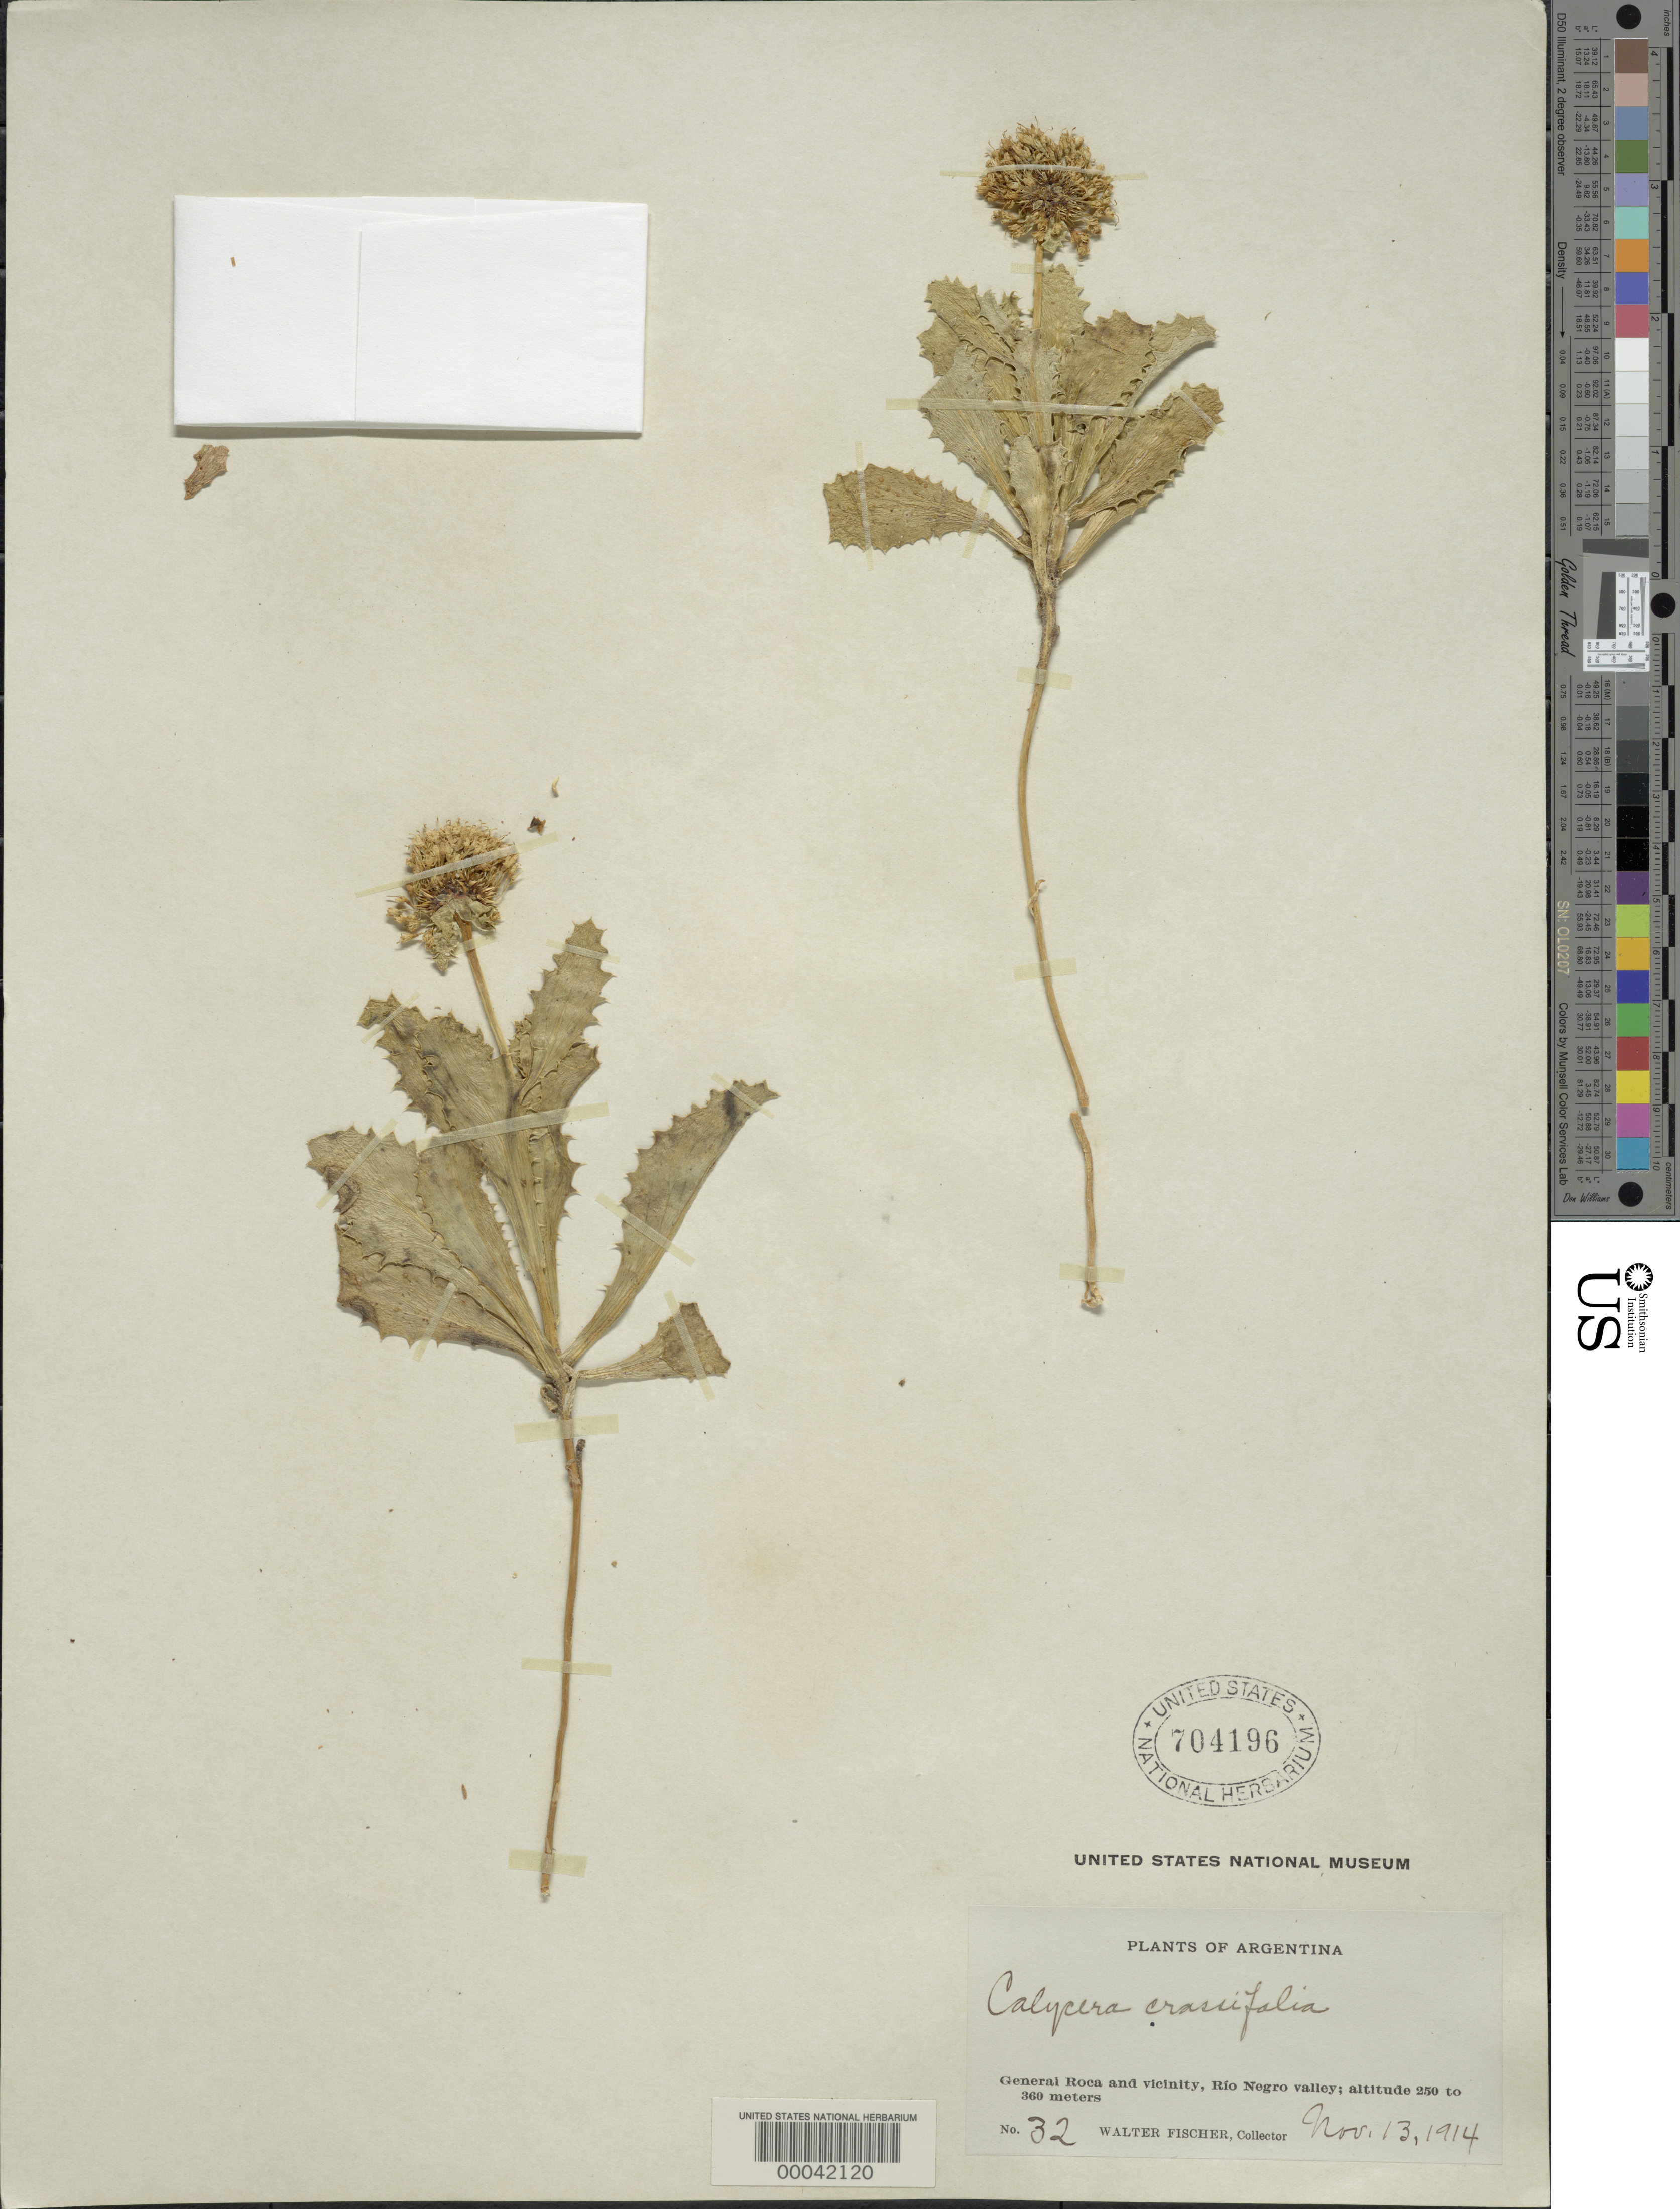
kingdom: Plantae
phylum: Tracheophyta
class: Magnoliopsida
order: Asterales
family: Calyceraceae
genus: Calycera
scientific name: Calycera crassifolia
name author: (Miers) Hicken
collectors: W. Fischer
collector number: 32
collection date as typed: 13 Nov 1914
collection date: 1914-11-13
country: Argentina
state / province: Río Negro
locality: General Roca and vicinity, Rio Negro Valley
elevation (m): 250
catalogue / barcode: US 704196